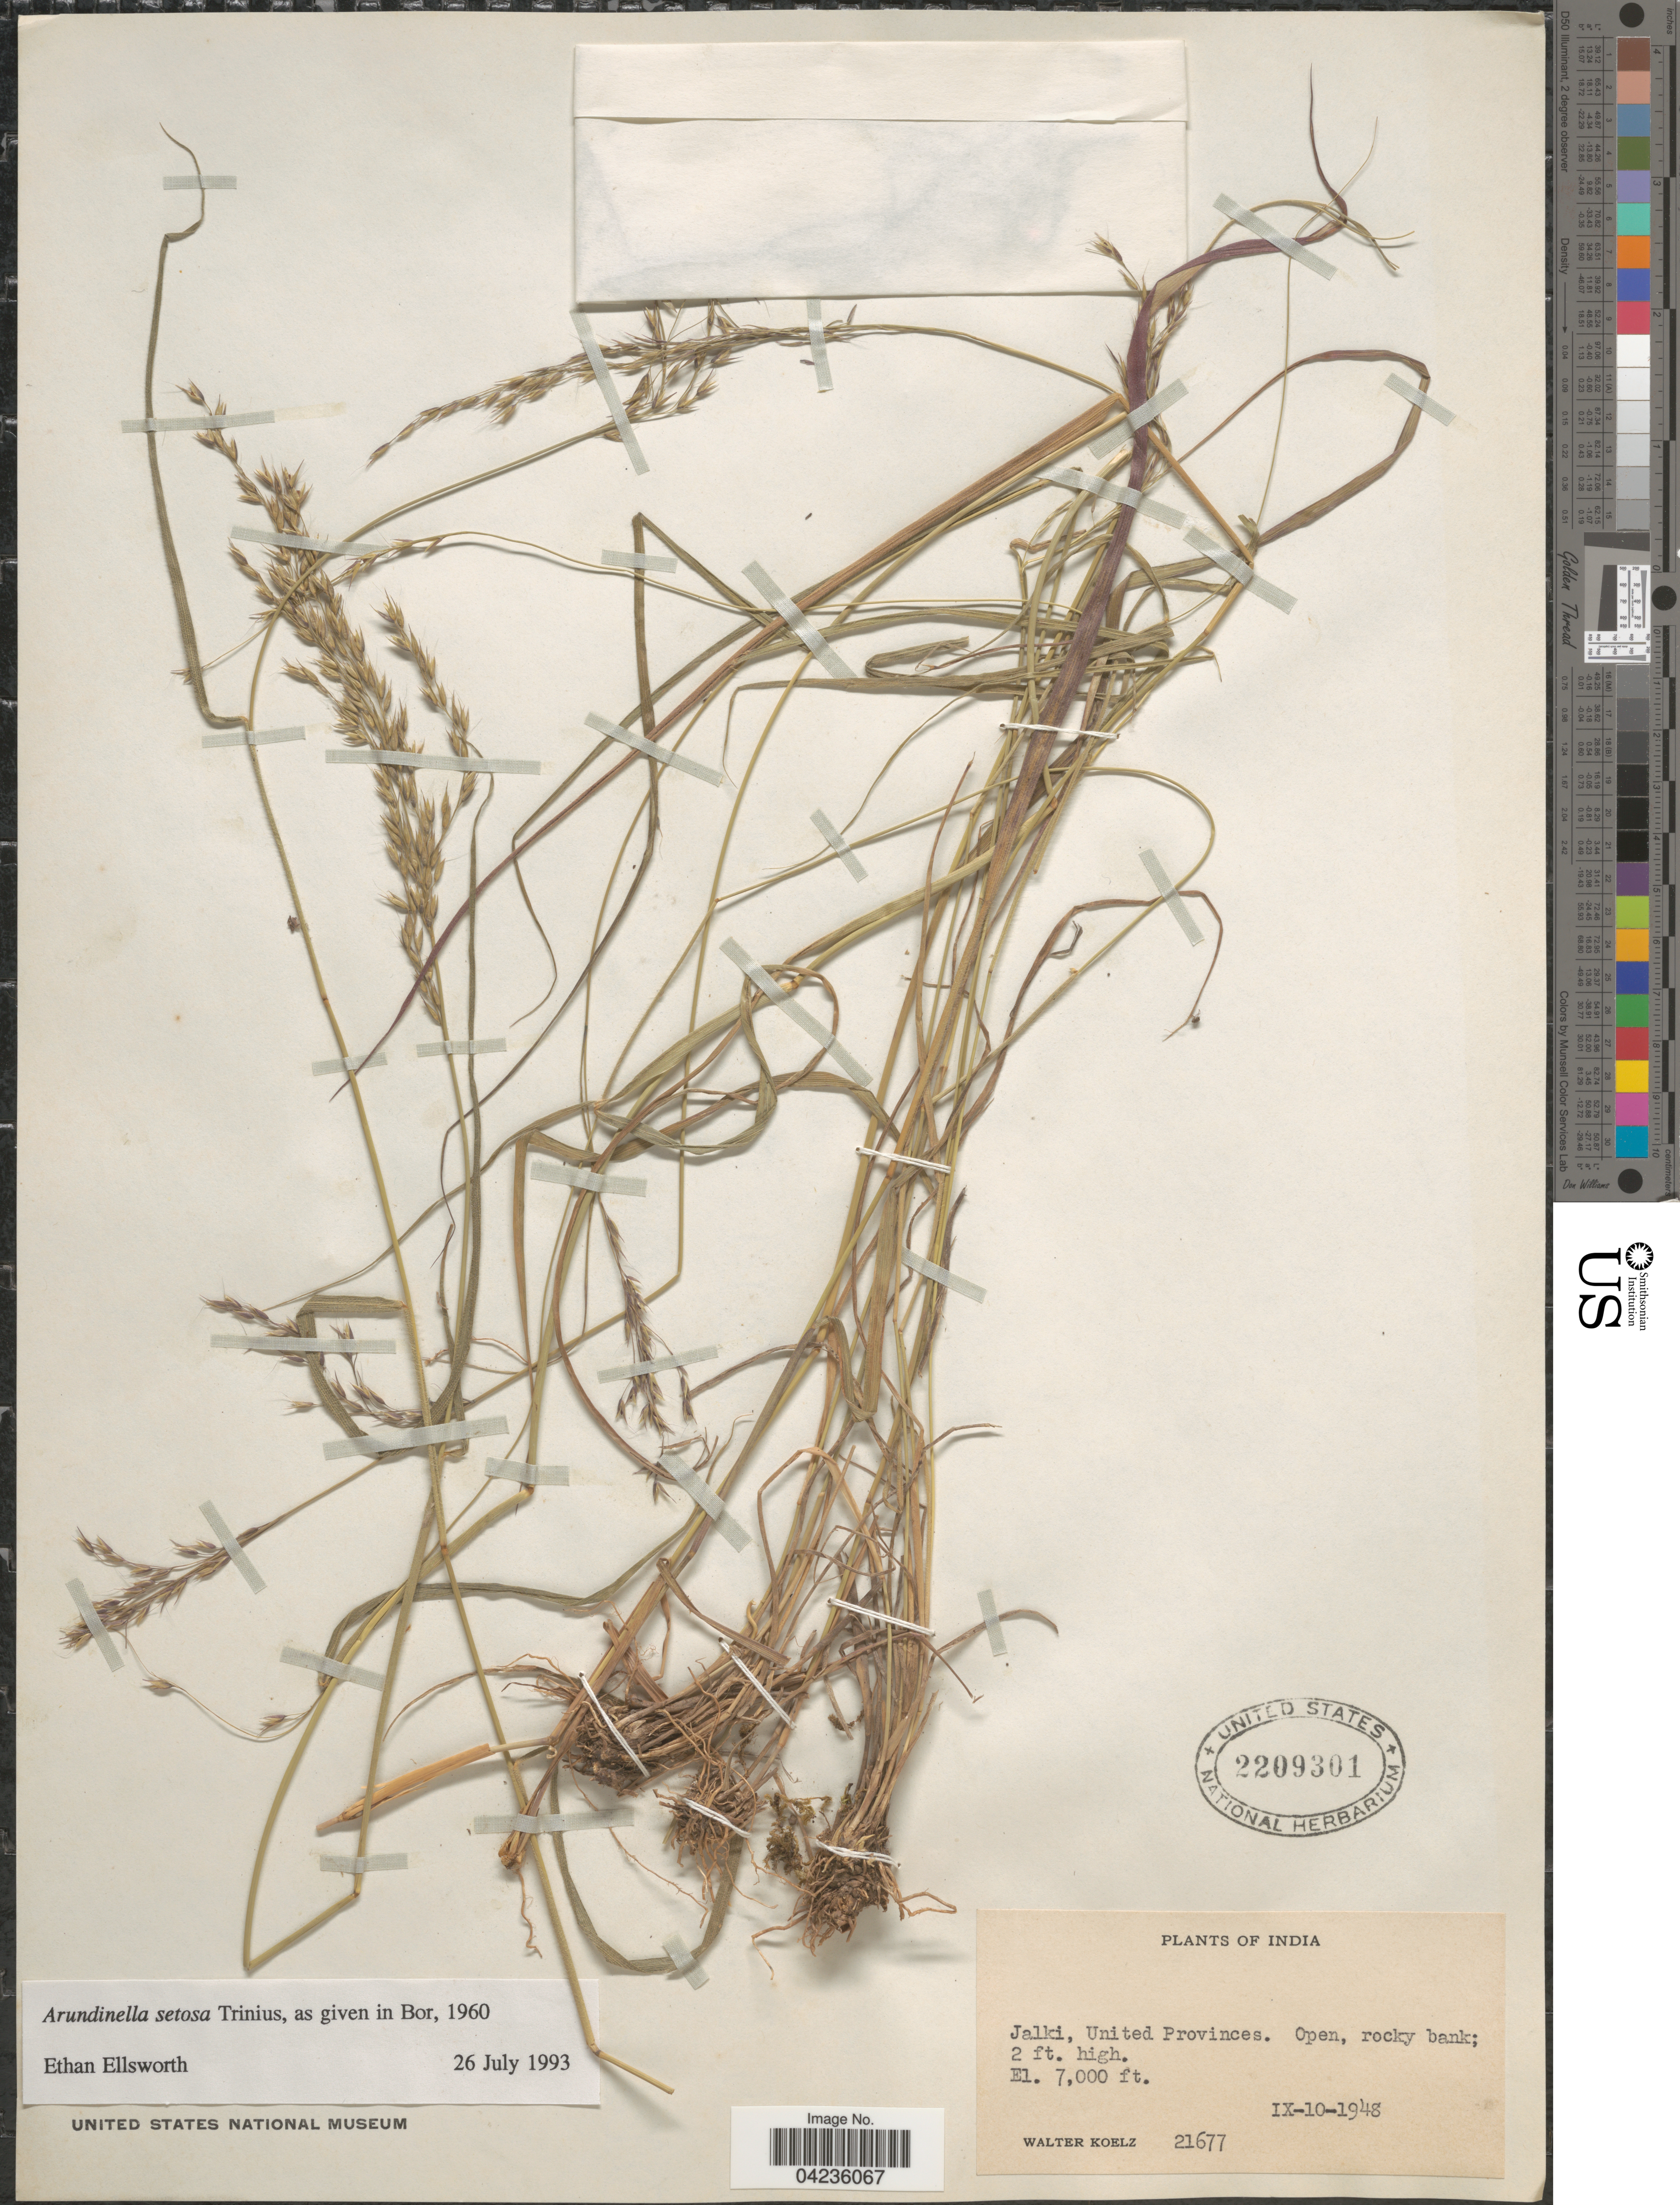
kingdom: Plantae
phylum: Tracheophyta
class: Liliopsida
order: Poales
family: Poaceae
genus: Arundinella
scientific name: Arundinella setosa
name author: Trin.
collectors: W. N. Koelz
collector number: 21677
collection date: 1948-09-10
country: India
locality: Jalki, United Provinces.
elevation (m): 2134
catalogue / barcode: US 2209301